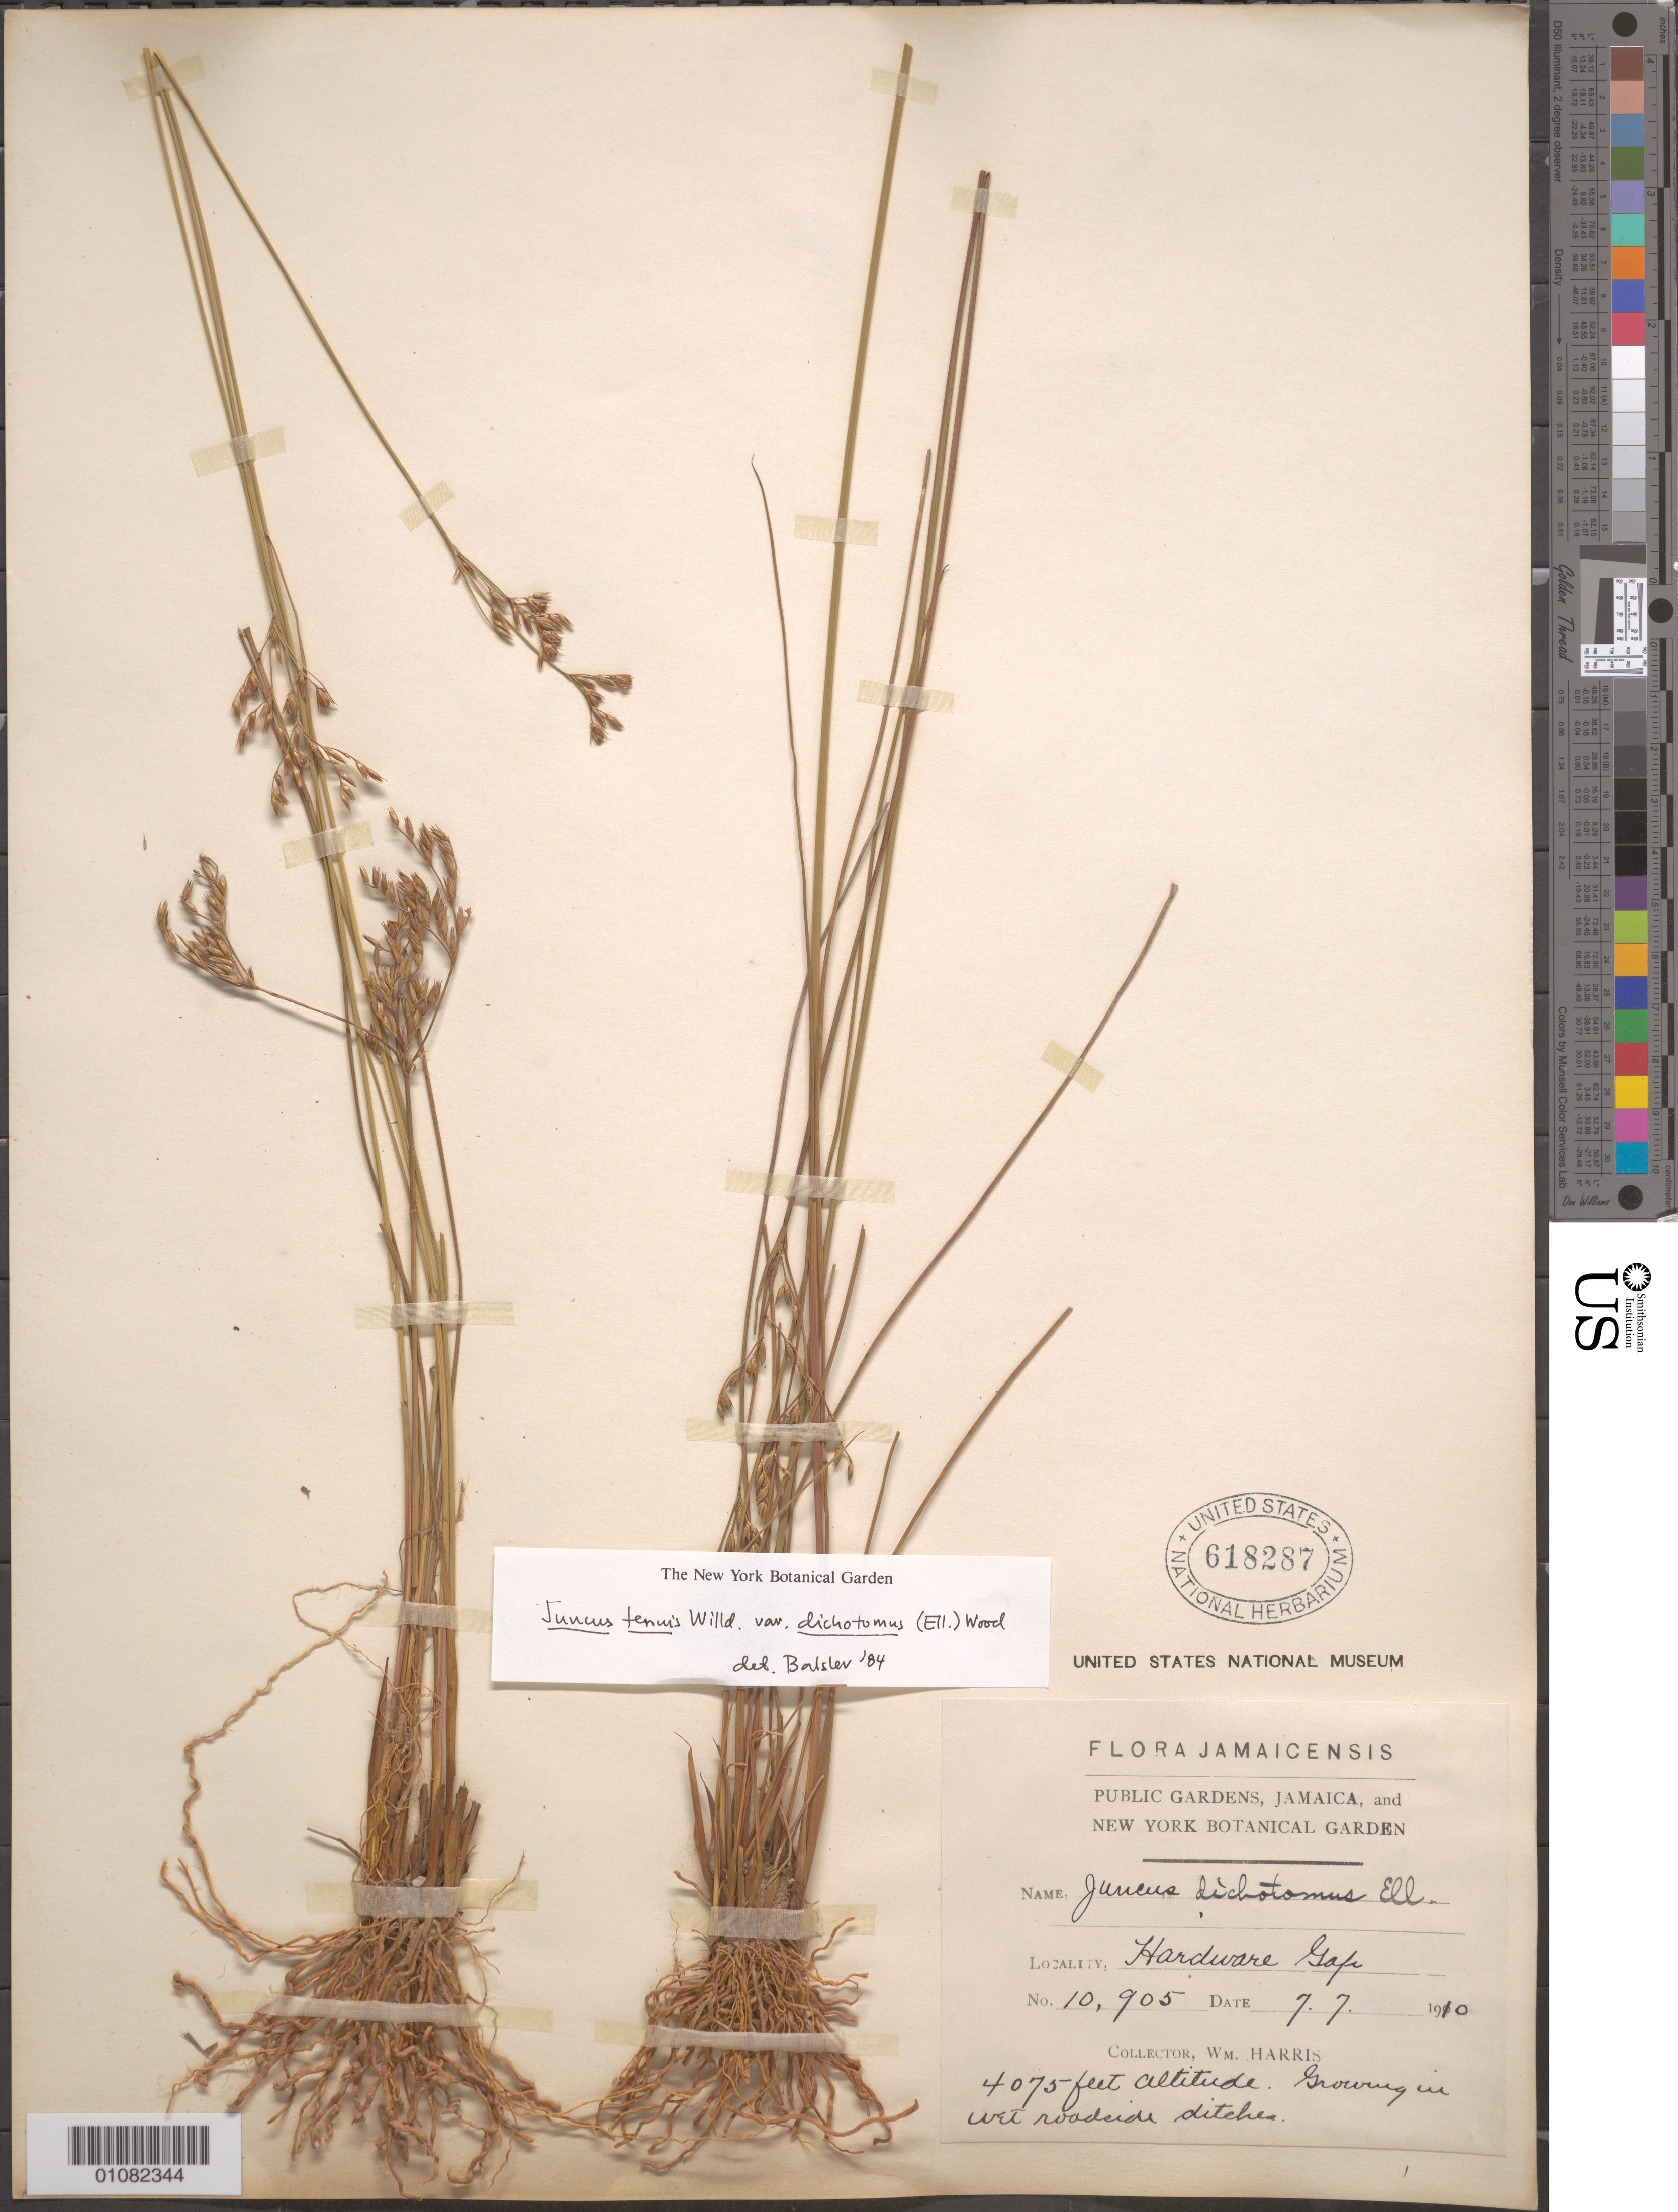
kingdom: Plantae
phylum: Tracheophyta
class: Liliopsida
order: Poales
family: Juncaceae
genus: Juncus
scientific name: Juncus tenuis var. dichotomus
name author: (Elliott) Alph. Wood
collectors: W. Harris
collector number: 10905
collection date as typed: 07 Jul 1910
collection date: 1910-07-07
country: Jamaica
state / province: Saint Andrew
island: Jamaica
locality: Hardware Gap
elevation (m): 1242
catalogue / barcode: US 618287